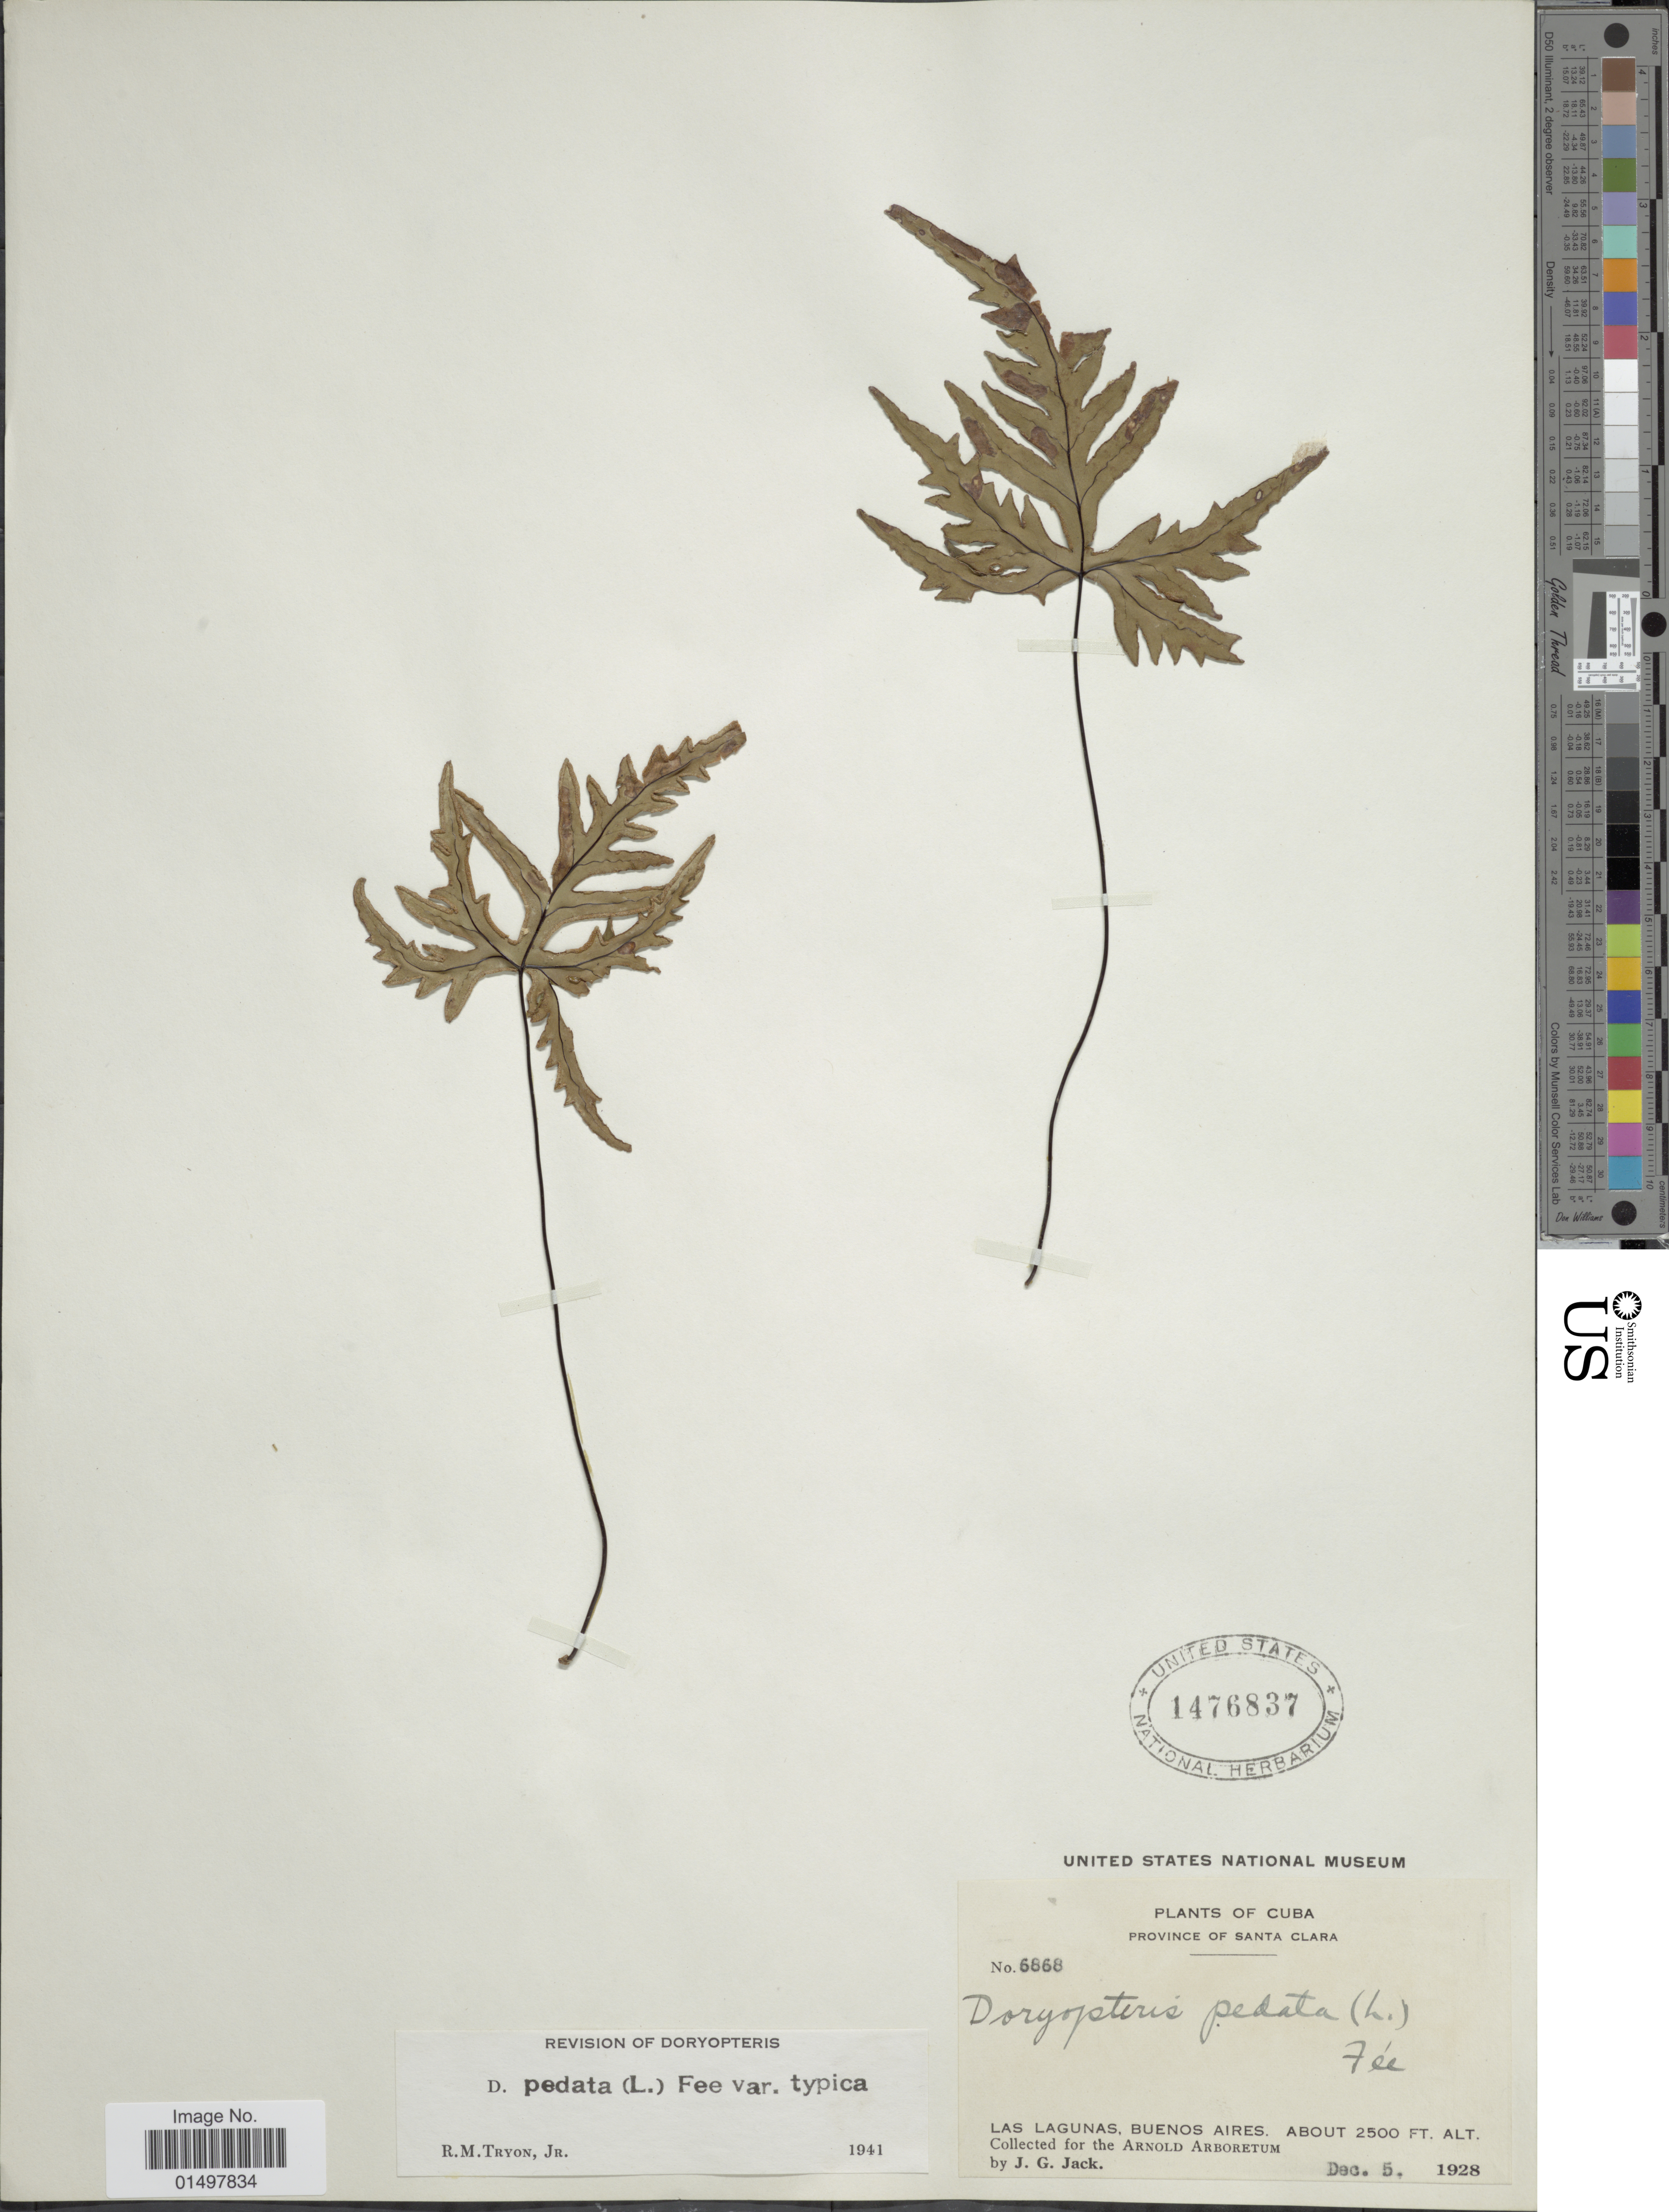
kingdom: Plantae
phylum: Tracheophyta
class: Polypodiopsida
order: Polypodiales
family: Pteridaceae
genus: Doryopteris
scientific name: Doryopteris pedata var. typica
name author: (L.) Fée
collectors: J. G. Jack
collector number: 6868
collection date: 1928-12-05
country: Cuba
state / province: Las Villas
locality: Province of Santa Clara. Las Lagunas, Buenos Aires.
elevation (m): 762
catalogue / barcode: US 1476837